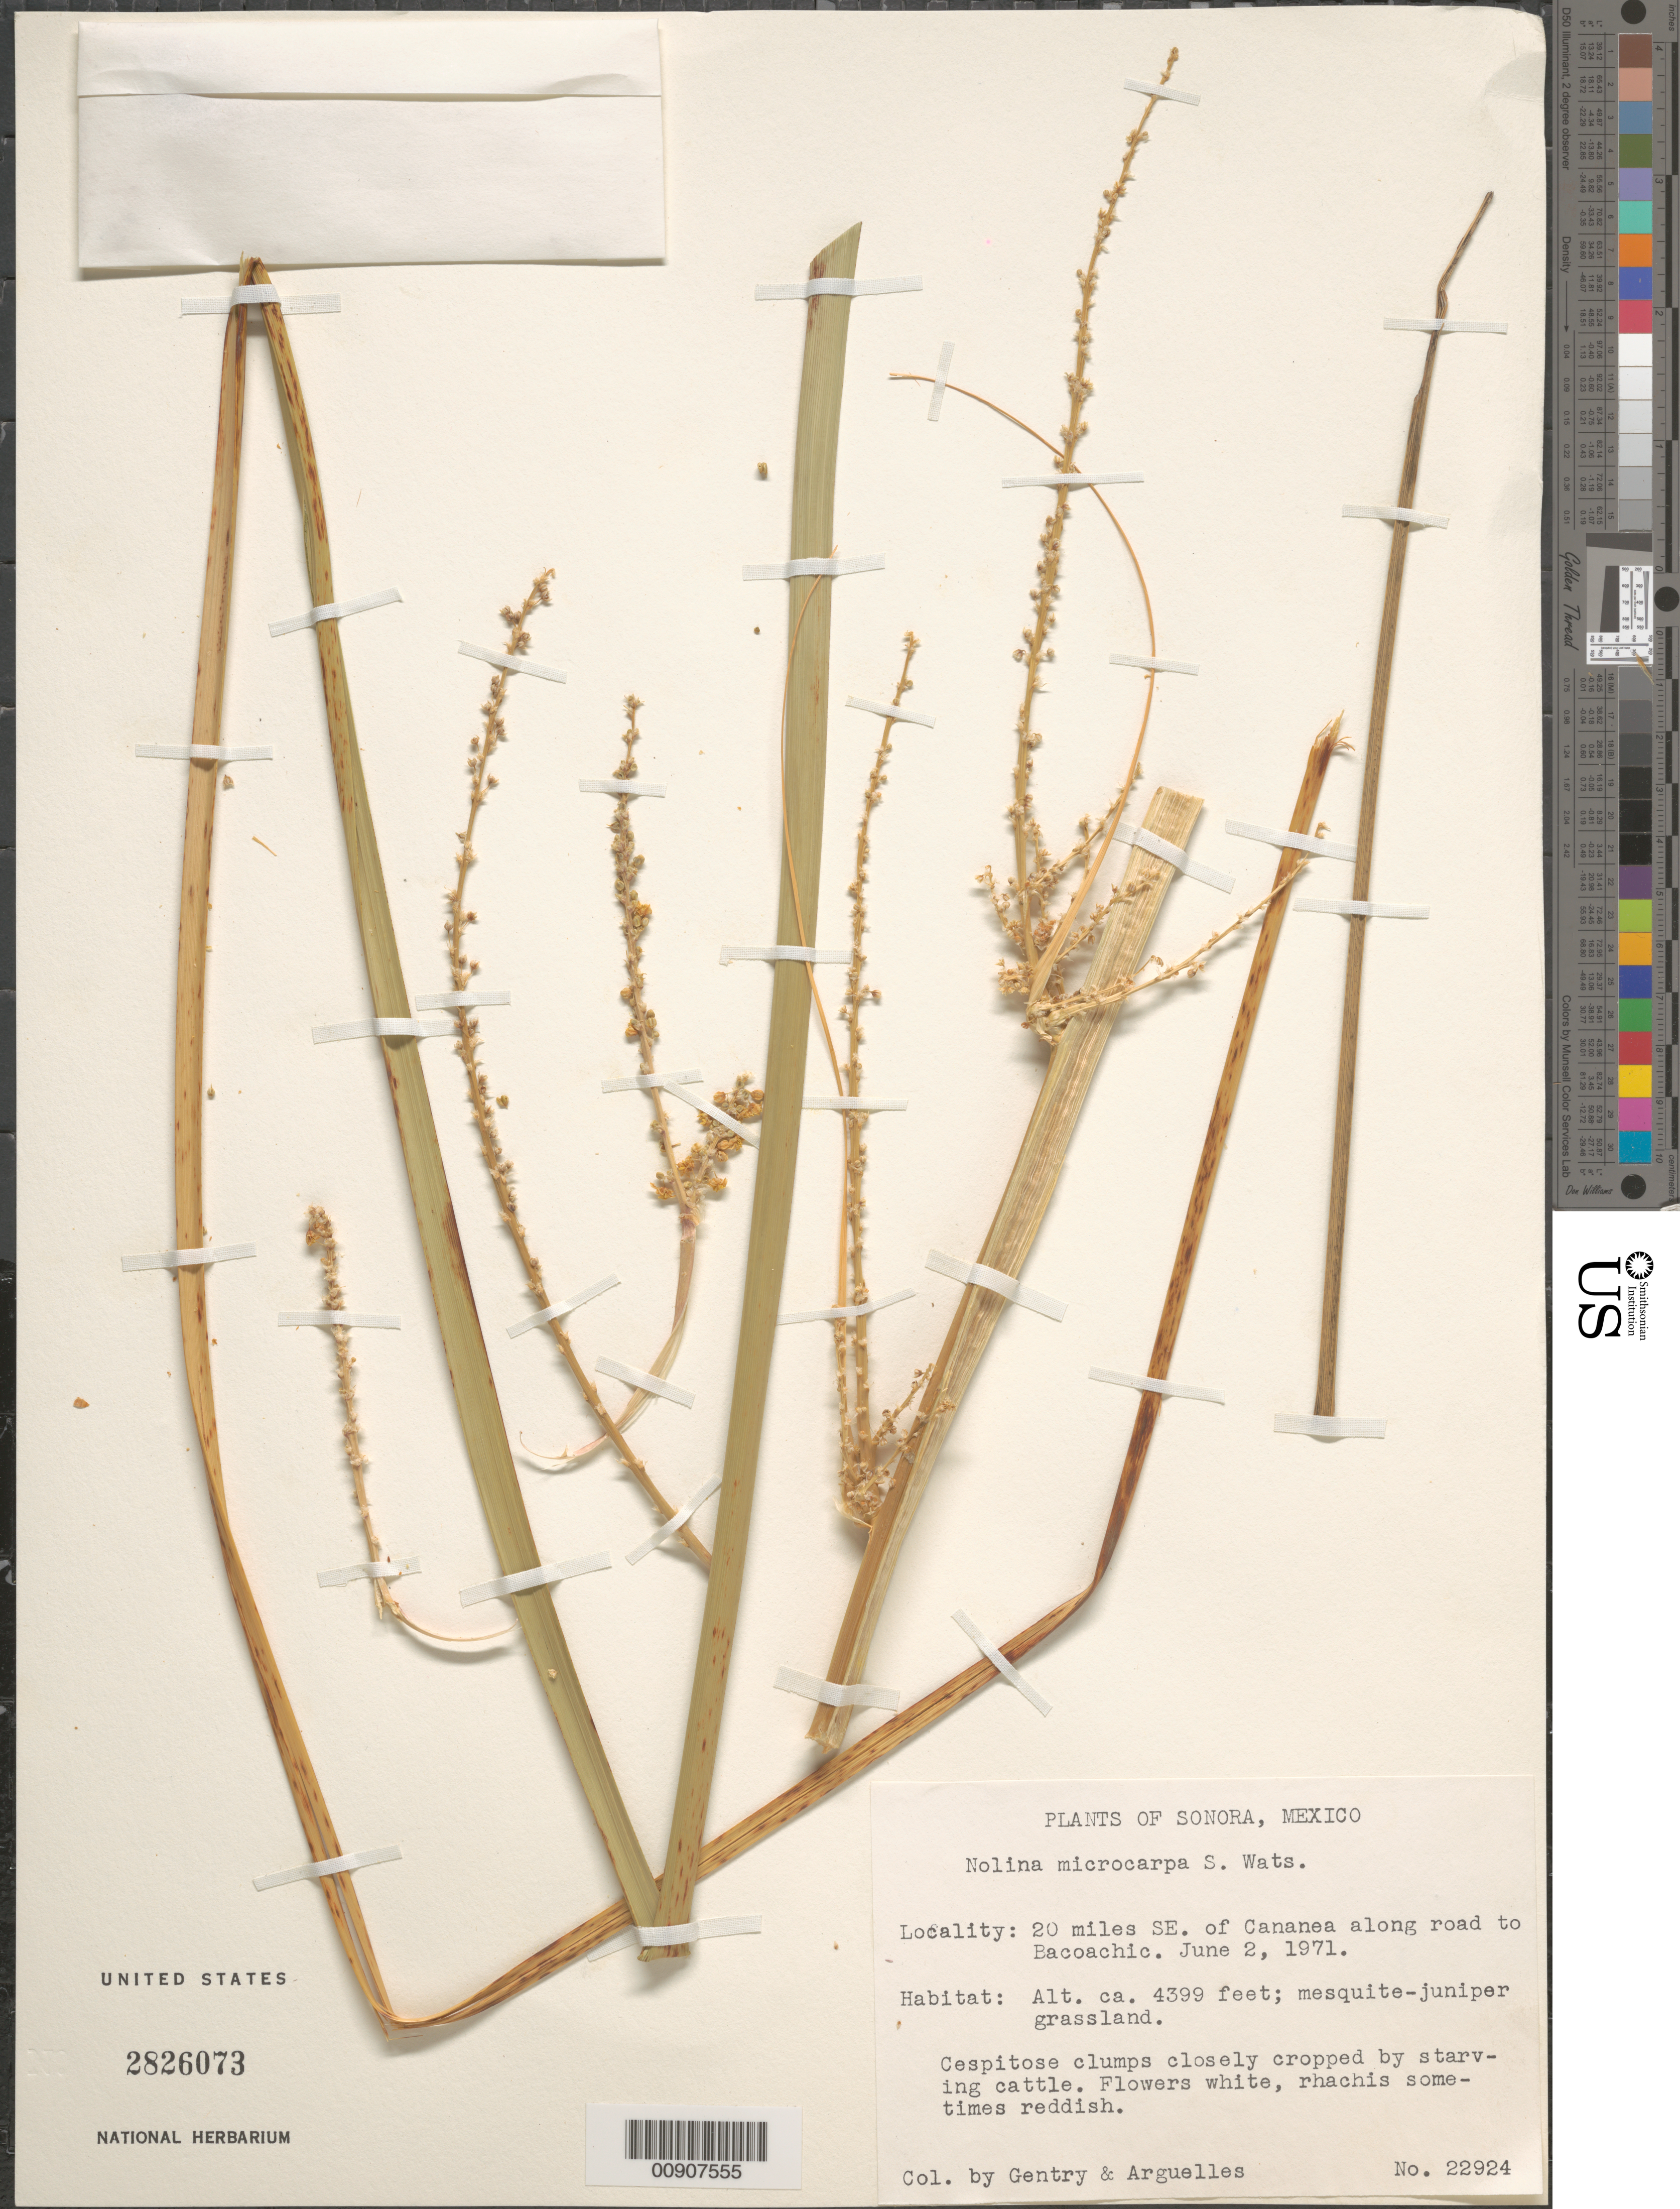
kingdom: Plantae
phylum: Tracheophyta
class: Liliopsida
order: Asparagales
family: Asparagaceae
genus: Nolina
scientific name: Nolina microcarpa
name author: S. Watson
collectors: Gentry, -- & Arguelles, --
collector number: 22924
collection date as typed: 02 Jun 1971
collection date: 1971-06-02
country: Mexico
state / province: Sonora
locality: Sonora: 20 miles SE of Cananea along road to Bacoachic.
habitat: Mesquite-juniper grassland.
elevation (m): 1341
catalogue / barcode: US 2826073